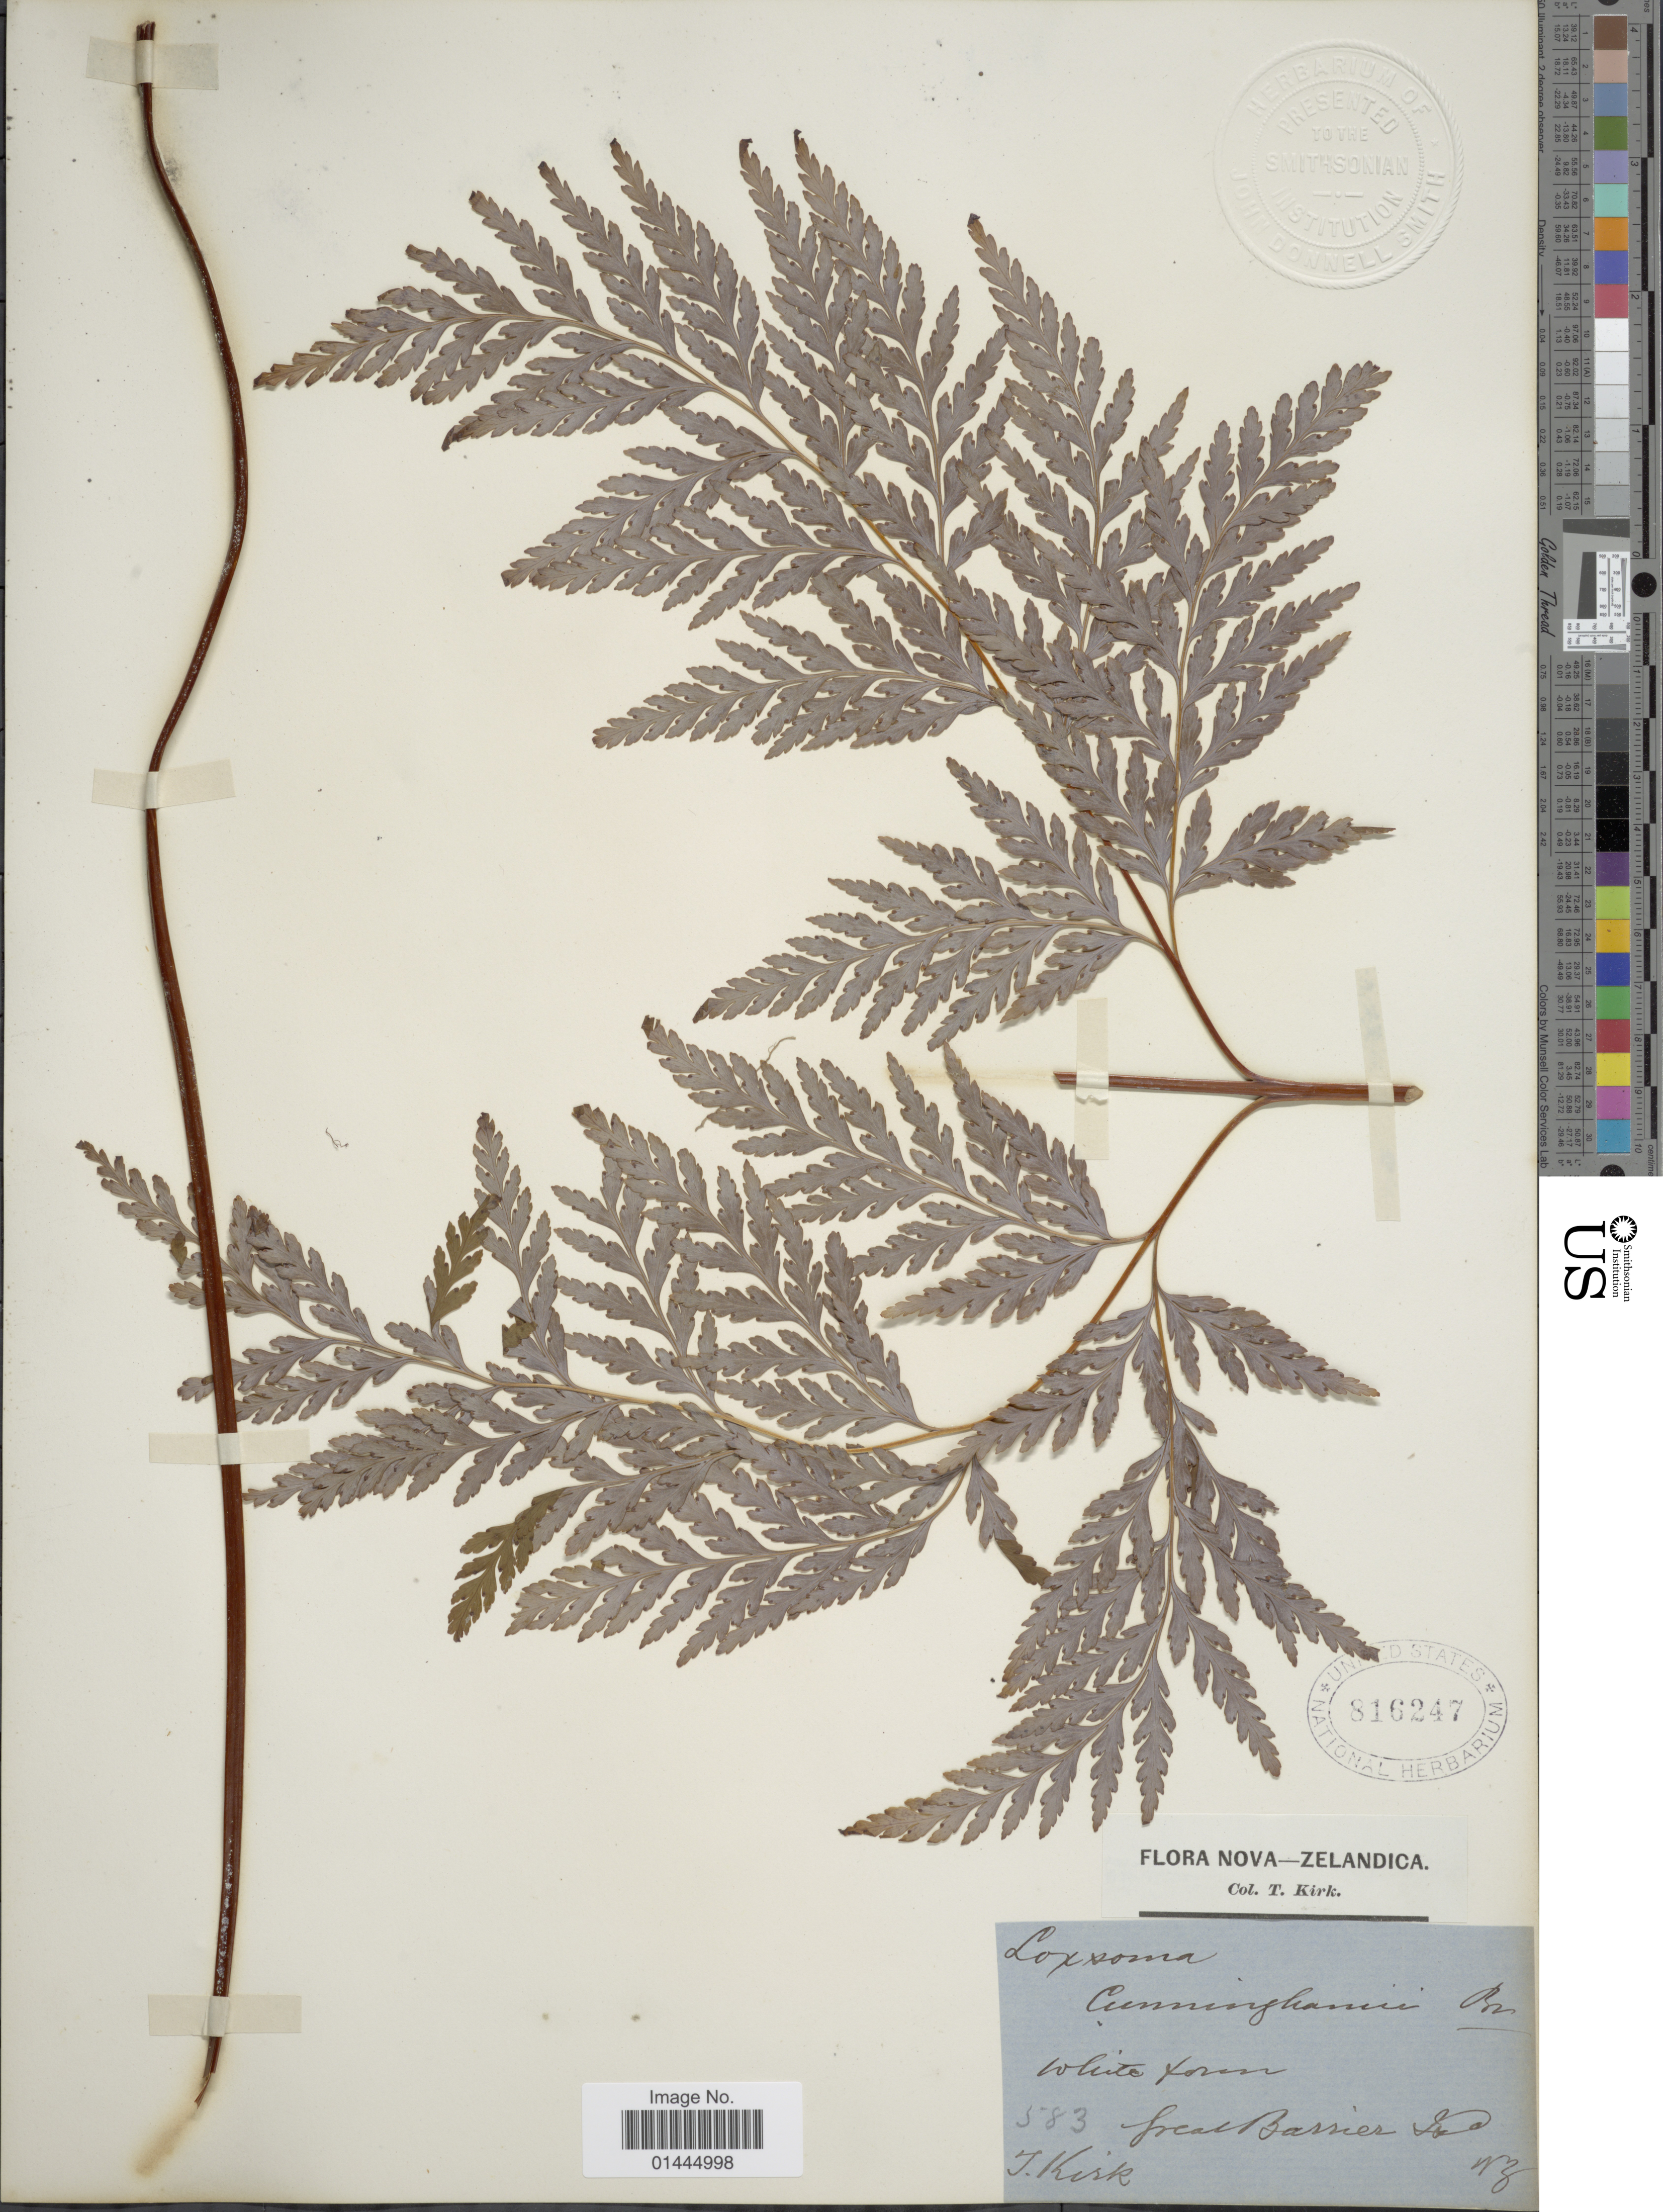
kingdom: Plantae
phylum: Tracheophyta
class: Polypodiopsida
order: Cyatheales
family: Loxsomataceae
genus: Loxsoma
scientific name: Loxsoma cunninghamii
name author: R. Br.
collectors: T. Kirk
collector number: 583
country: New Zealand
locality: Great Barrier Isd.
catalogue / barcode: US 816247